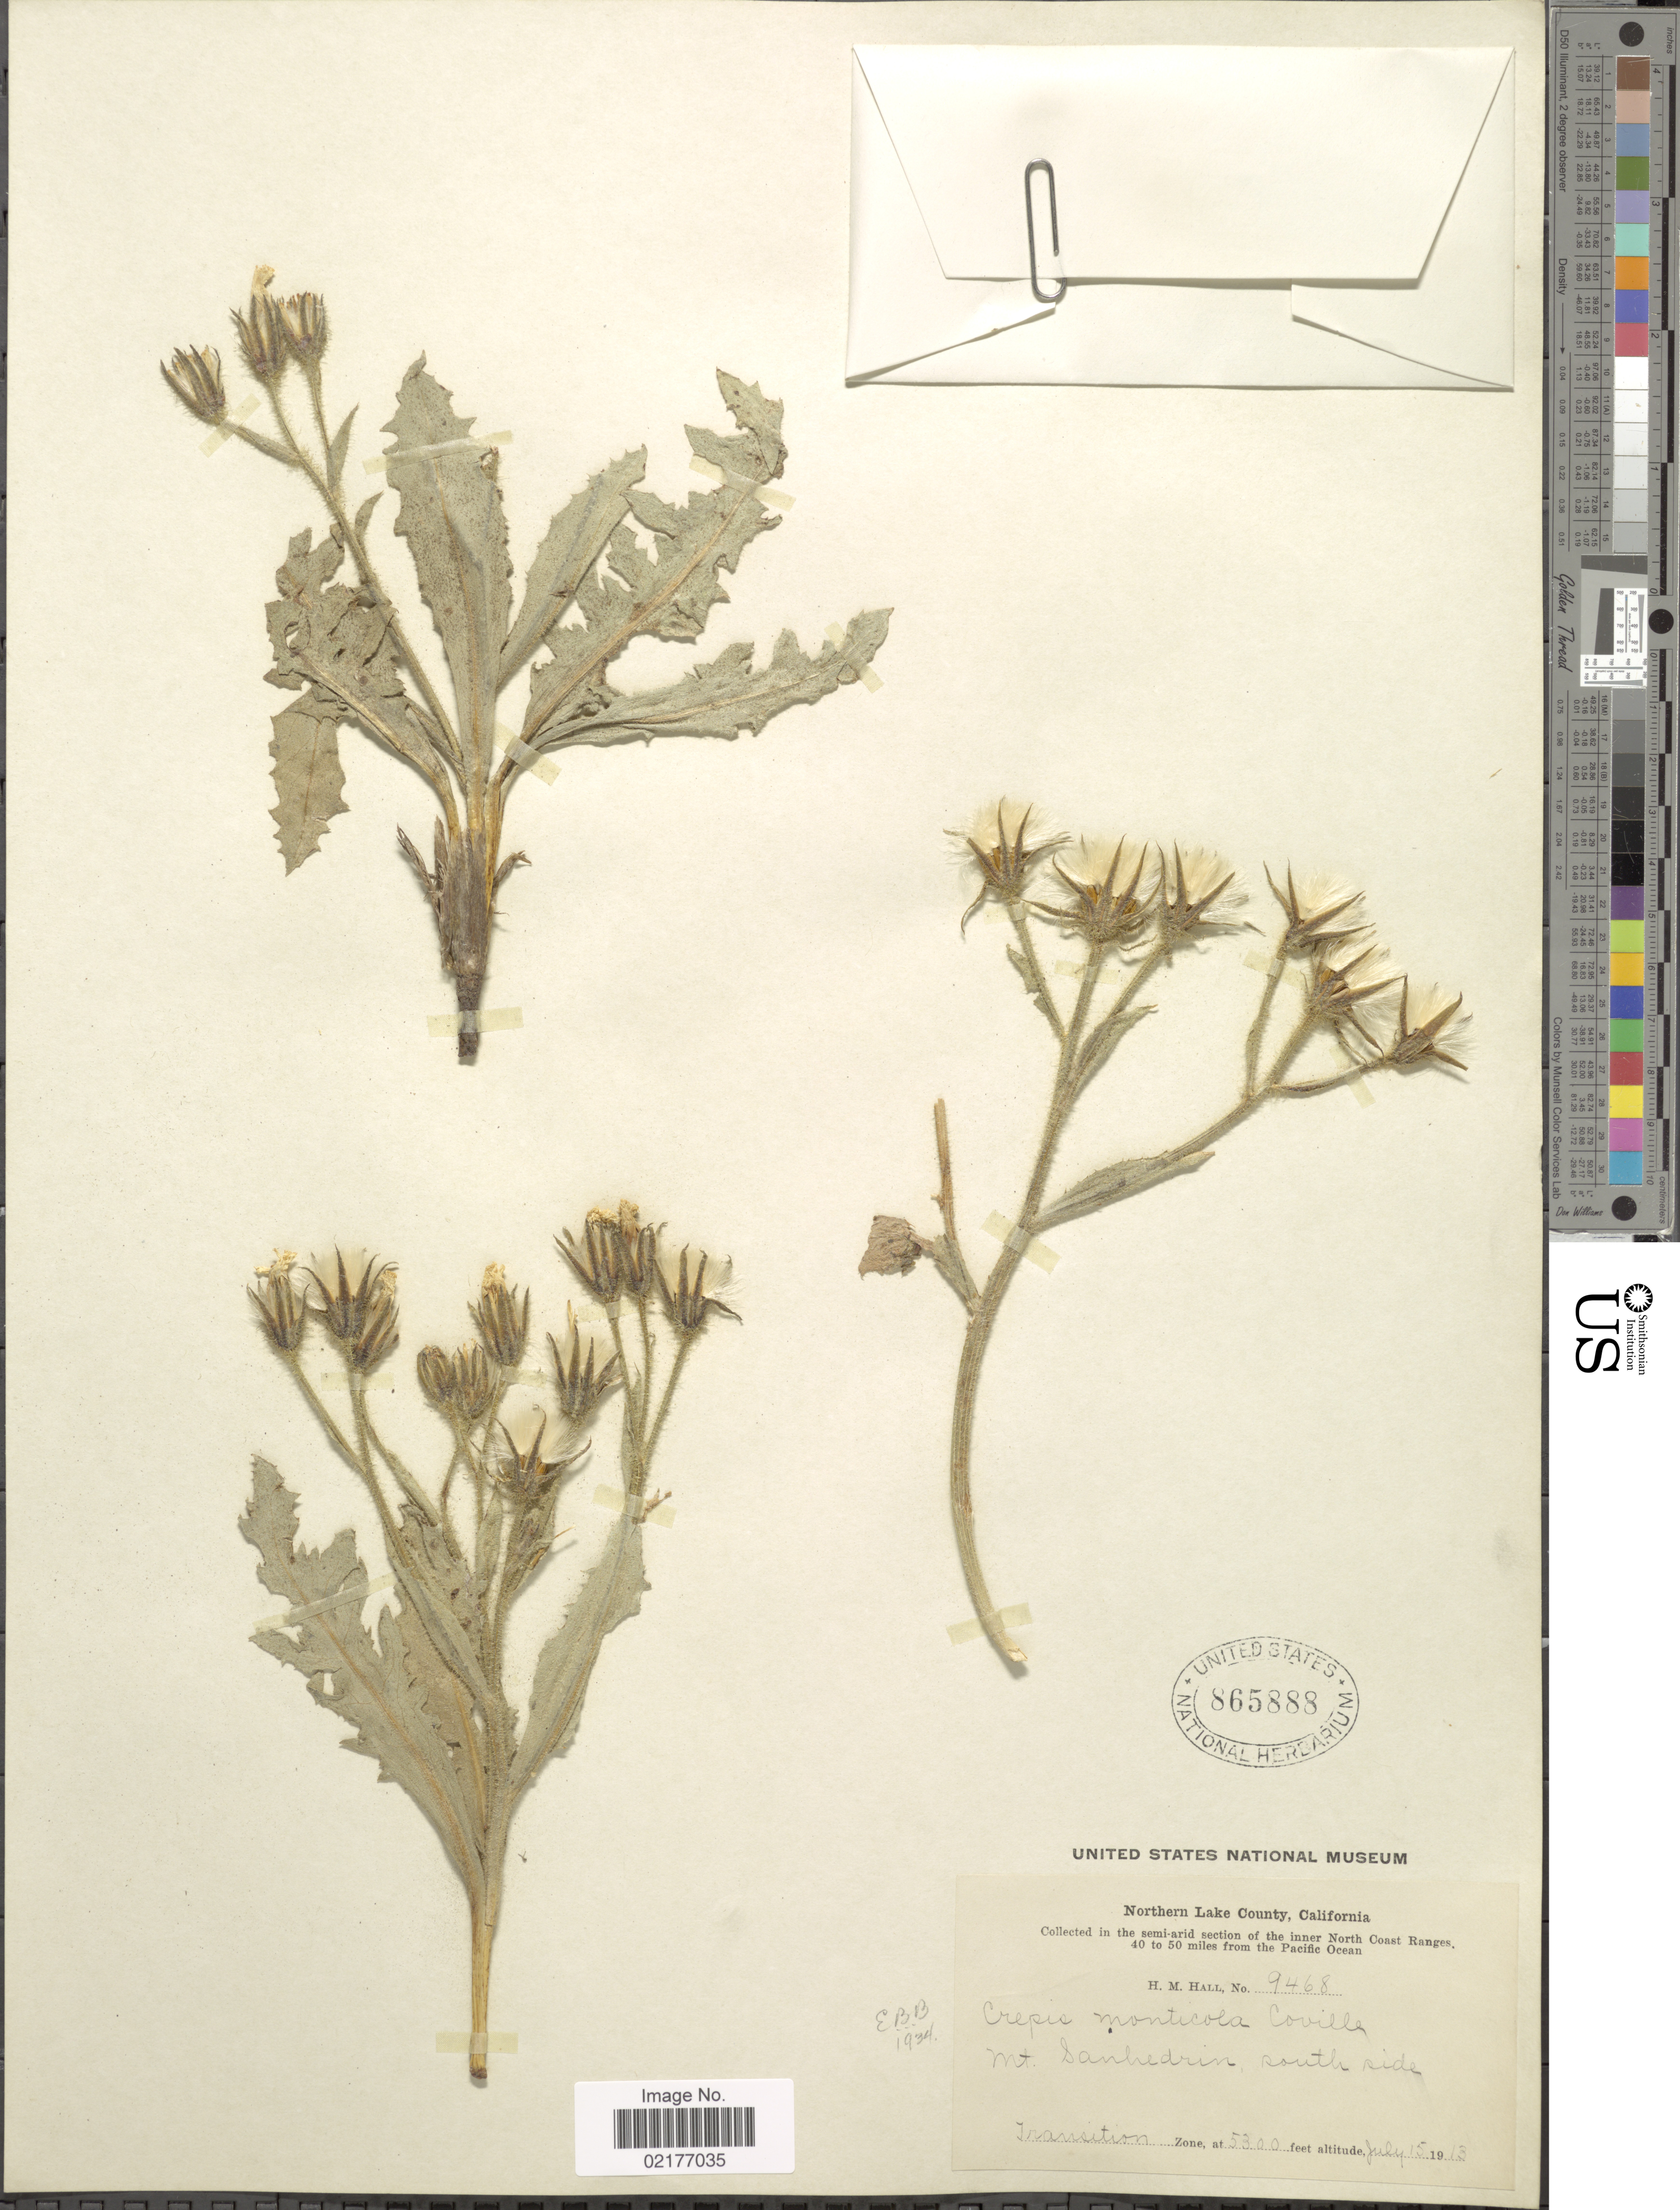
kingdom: Plantae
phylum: Tracheophyta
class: Magnoliopsida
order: Asterales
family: Asteraceae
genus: Crepis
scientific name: Crepis monticola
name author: Coville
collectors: H. M. Hall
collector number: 9468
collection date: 1913-07-15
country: United States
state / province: California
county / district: Lake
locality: Northern Lake County, California, in the semi-arid section of the inner North Coast Ranges, 40 to 50 miles from the Pacific Ocean, Mt. Sanherin south side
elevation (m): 1615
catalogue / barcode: US 865888